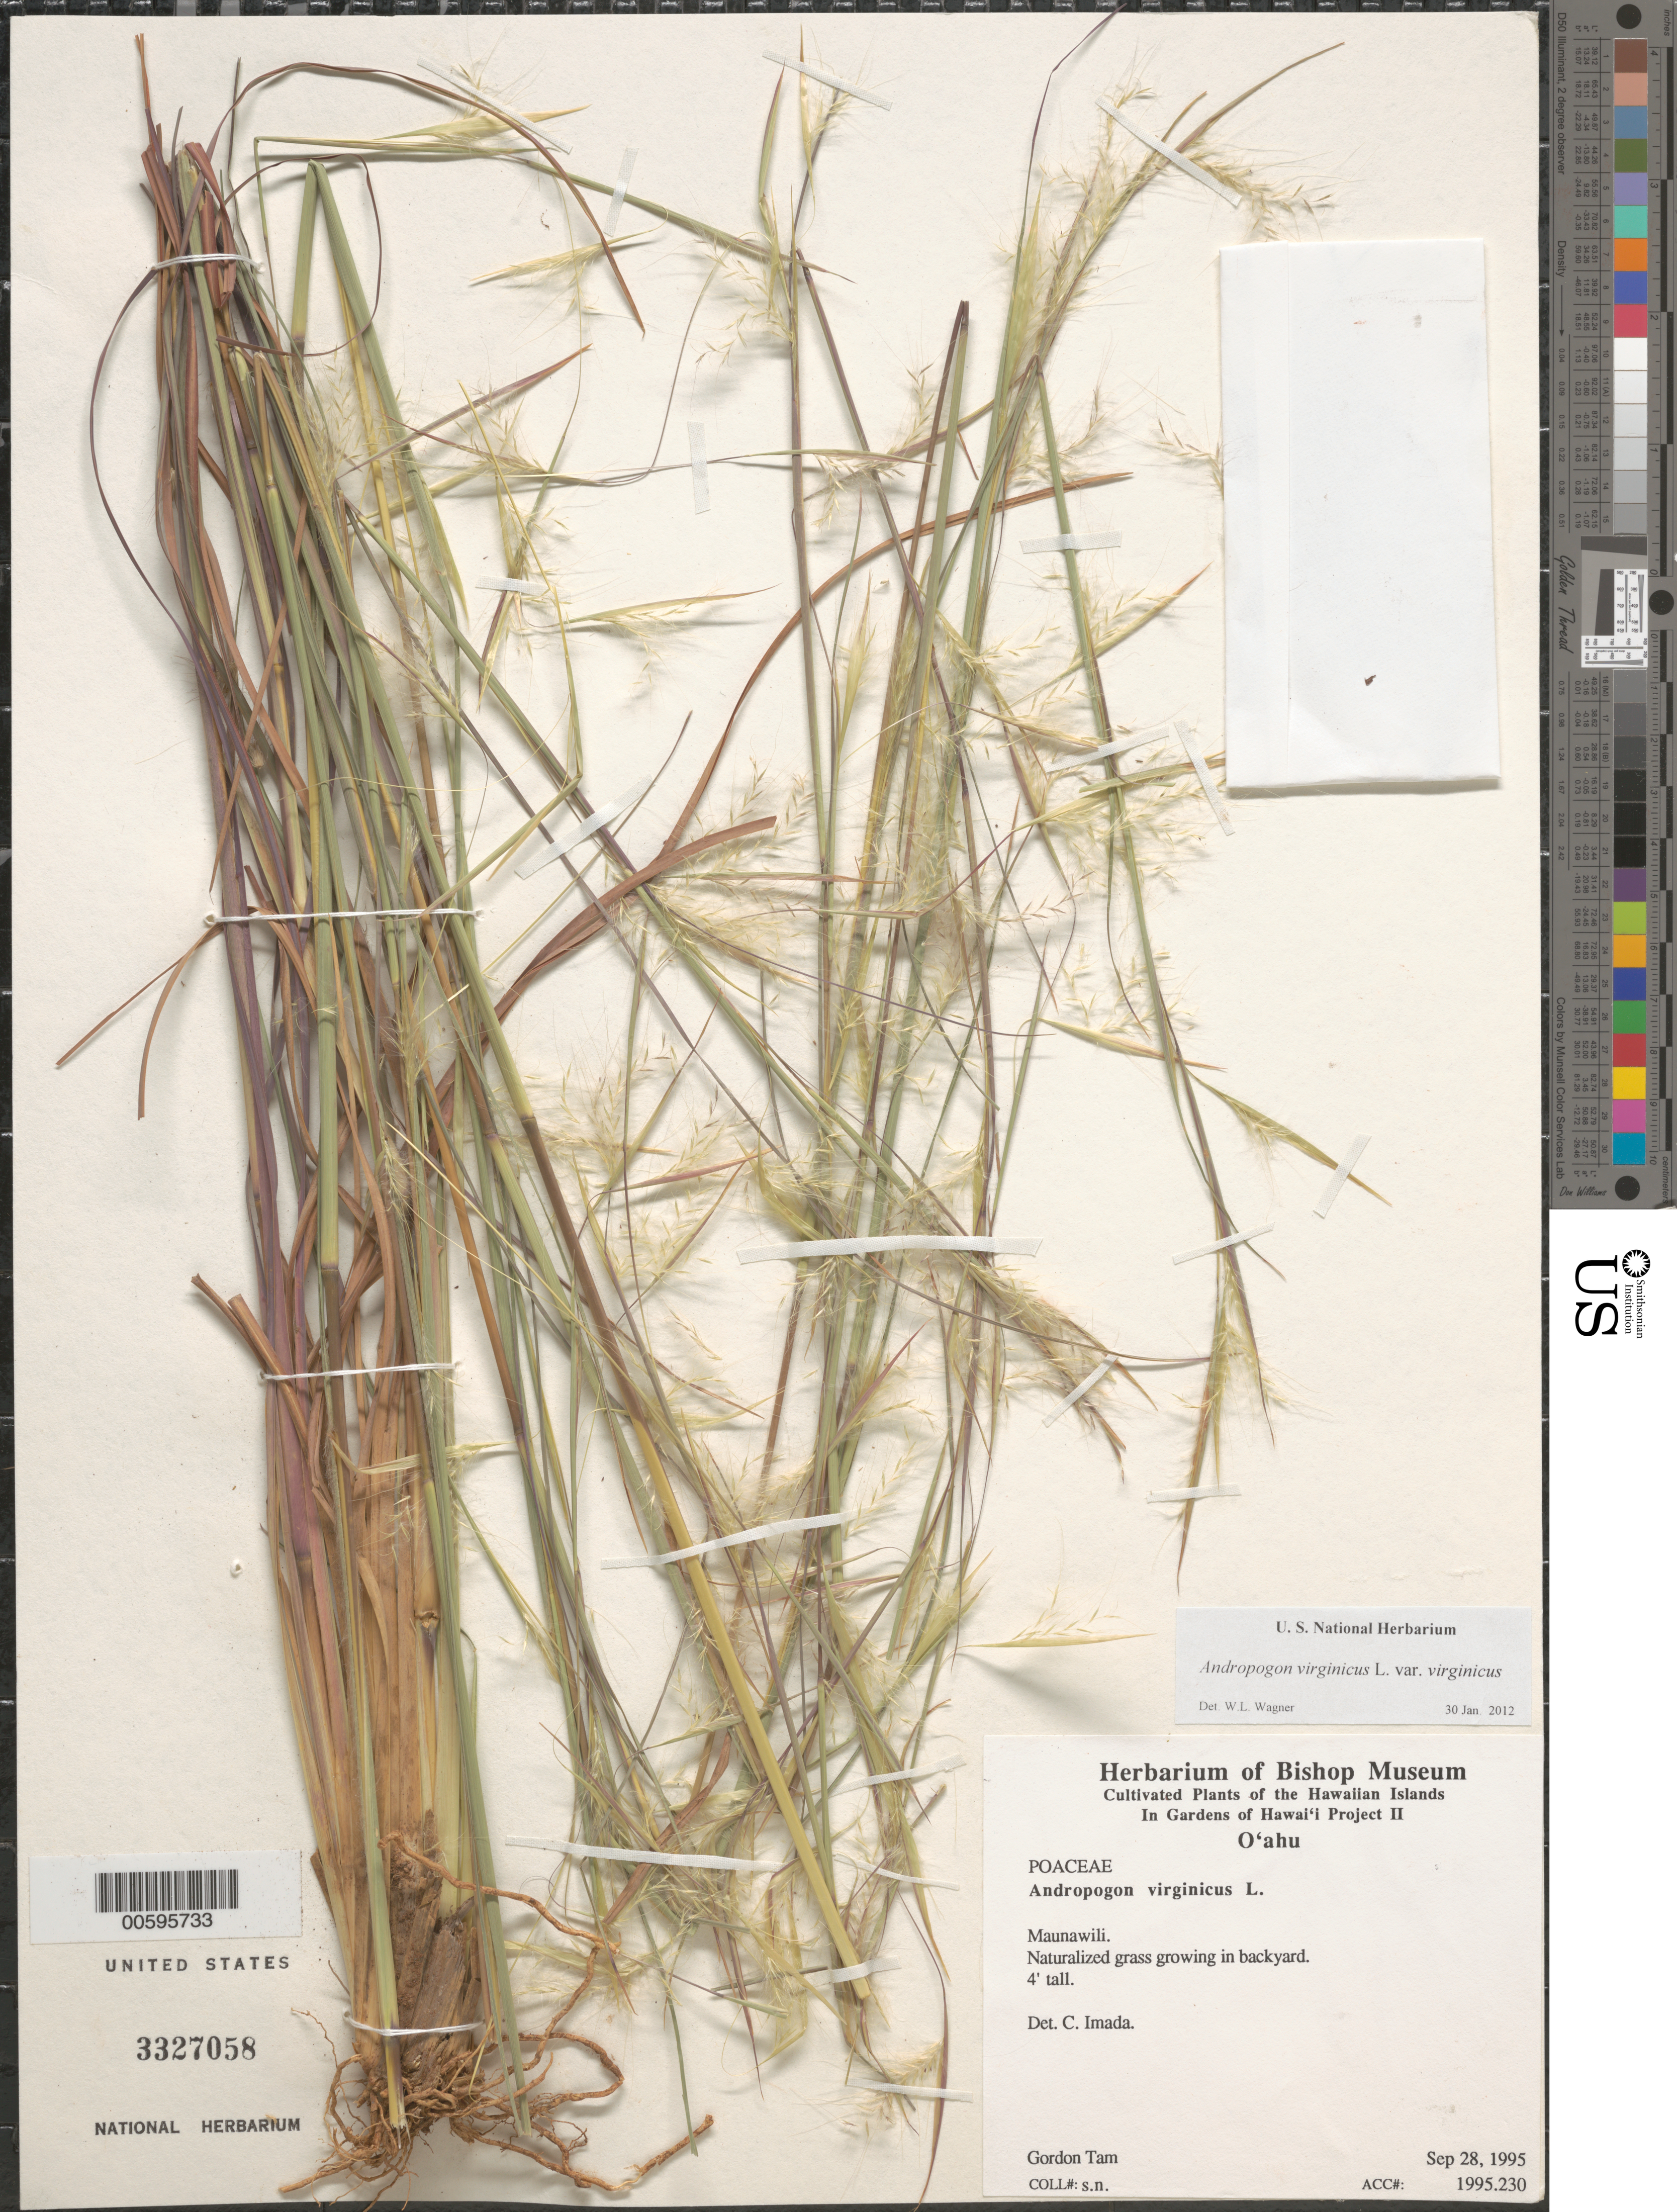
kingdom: Plantae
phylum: Tracheophyta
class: Liliopsida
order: Poales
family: Poaceae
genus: Andropogon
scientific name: Andropogon virginicus var. virginicus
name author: L.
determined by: Wagner, W. L., (BOT), Smithsonian Institution - National Museum of Natural History (UNITED STATES)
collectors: G. Tam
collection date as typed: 28 Sep 1995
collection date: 1995-09-28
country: United States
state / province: Hawaii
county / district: Honolulu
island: Oahu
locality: Maunawili.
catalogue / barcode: US 3327058